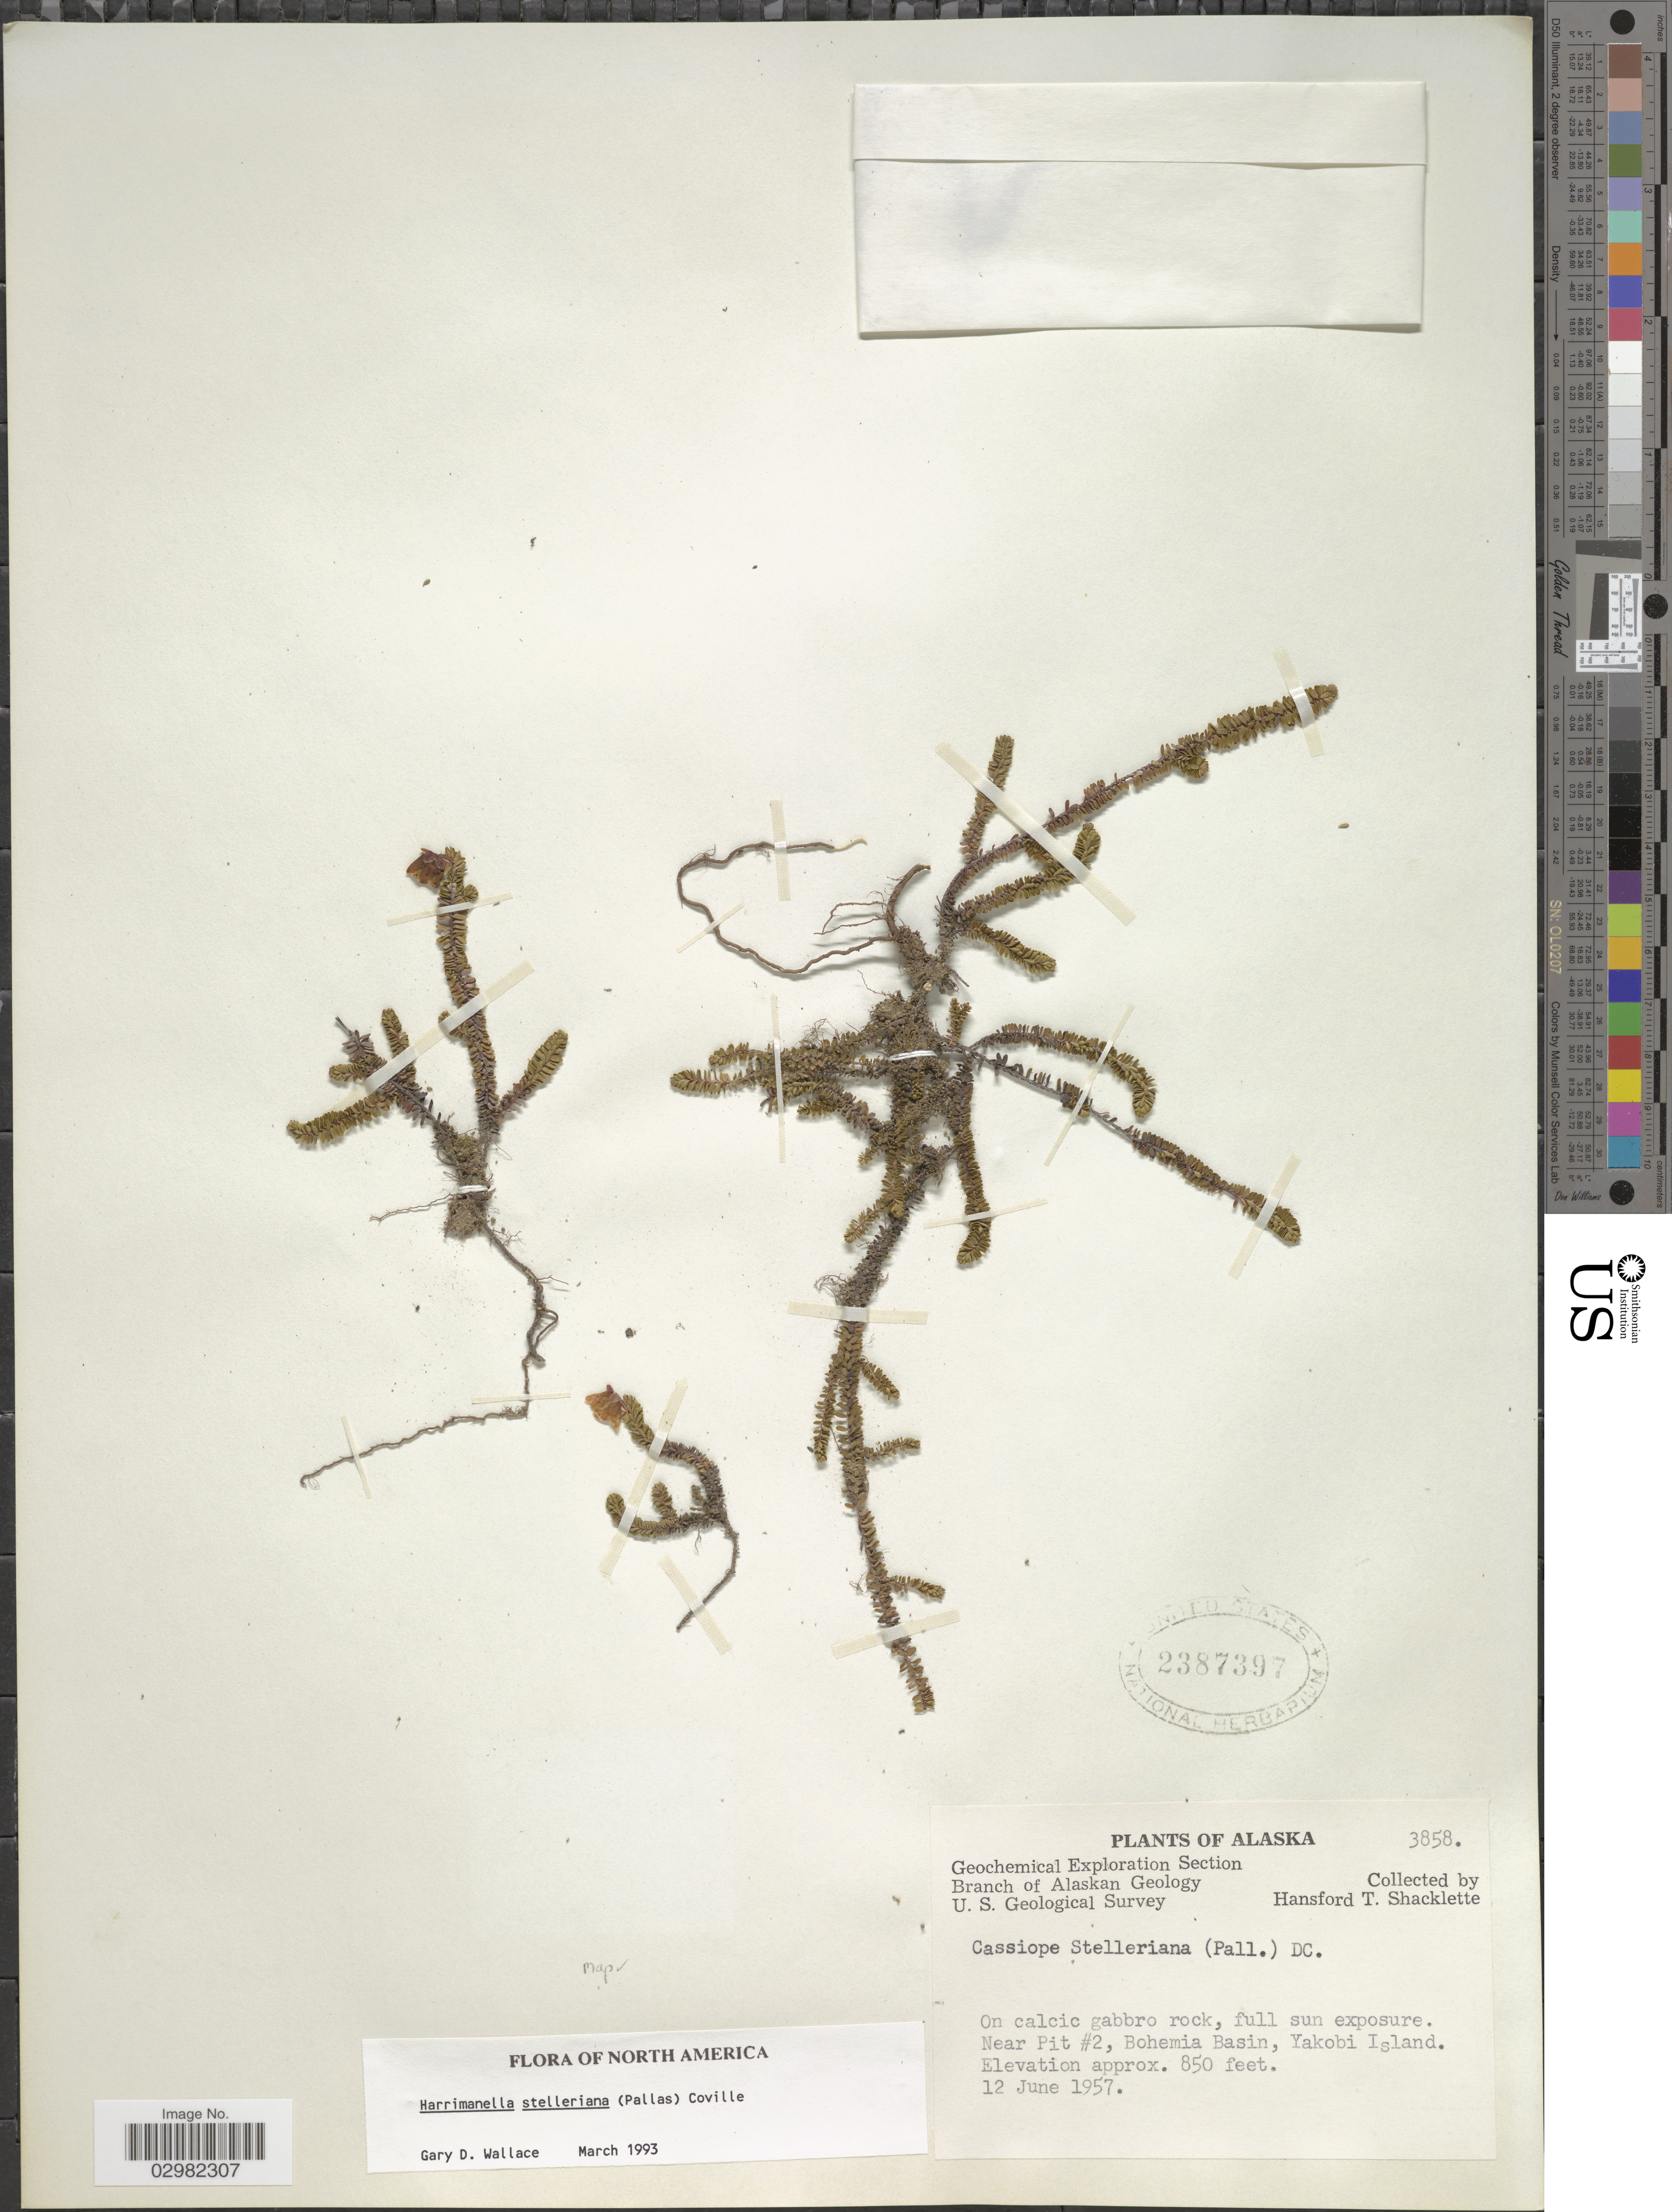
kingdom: Plantae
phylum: Tracheophyta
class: Magnoliopsida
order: Ericales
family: Ericaceae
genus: Harrimanella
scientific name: Harrimanella stelleriana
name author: (Pall.) Coville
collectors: H. Shacklette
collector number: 3858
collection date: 1957-06-12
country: United States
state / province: Alaska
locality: Near Pit #2, Bohemia Basin, Yakobi Island.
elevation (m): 259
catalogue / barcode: US 2387397